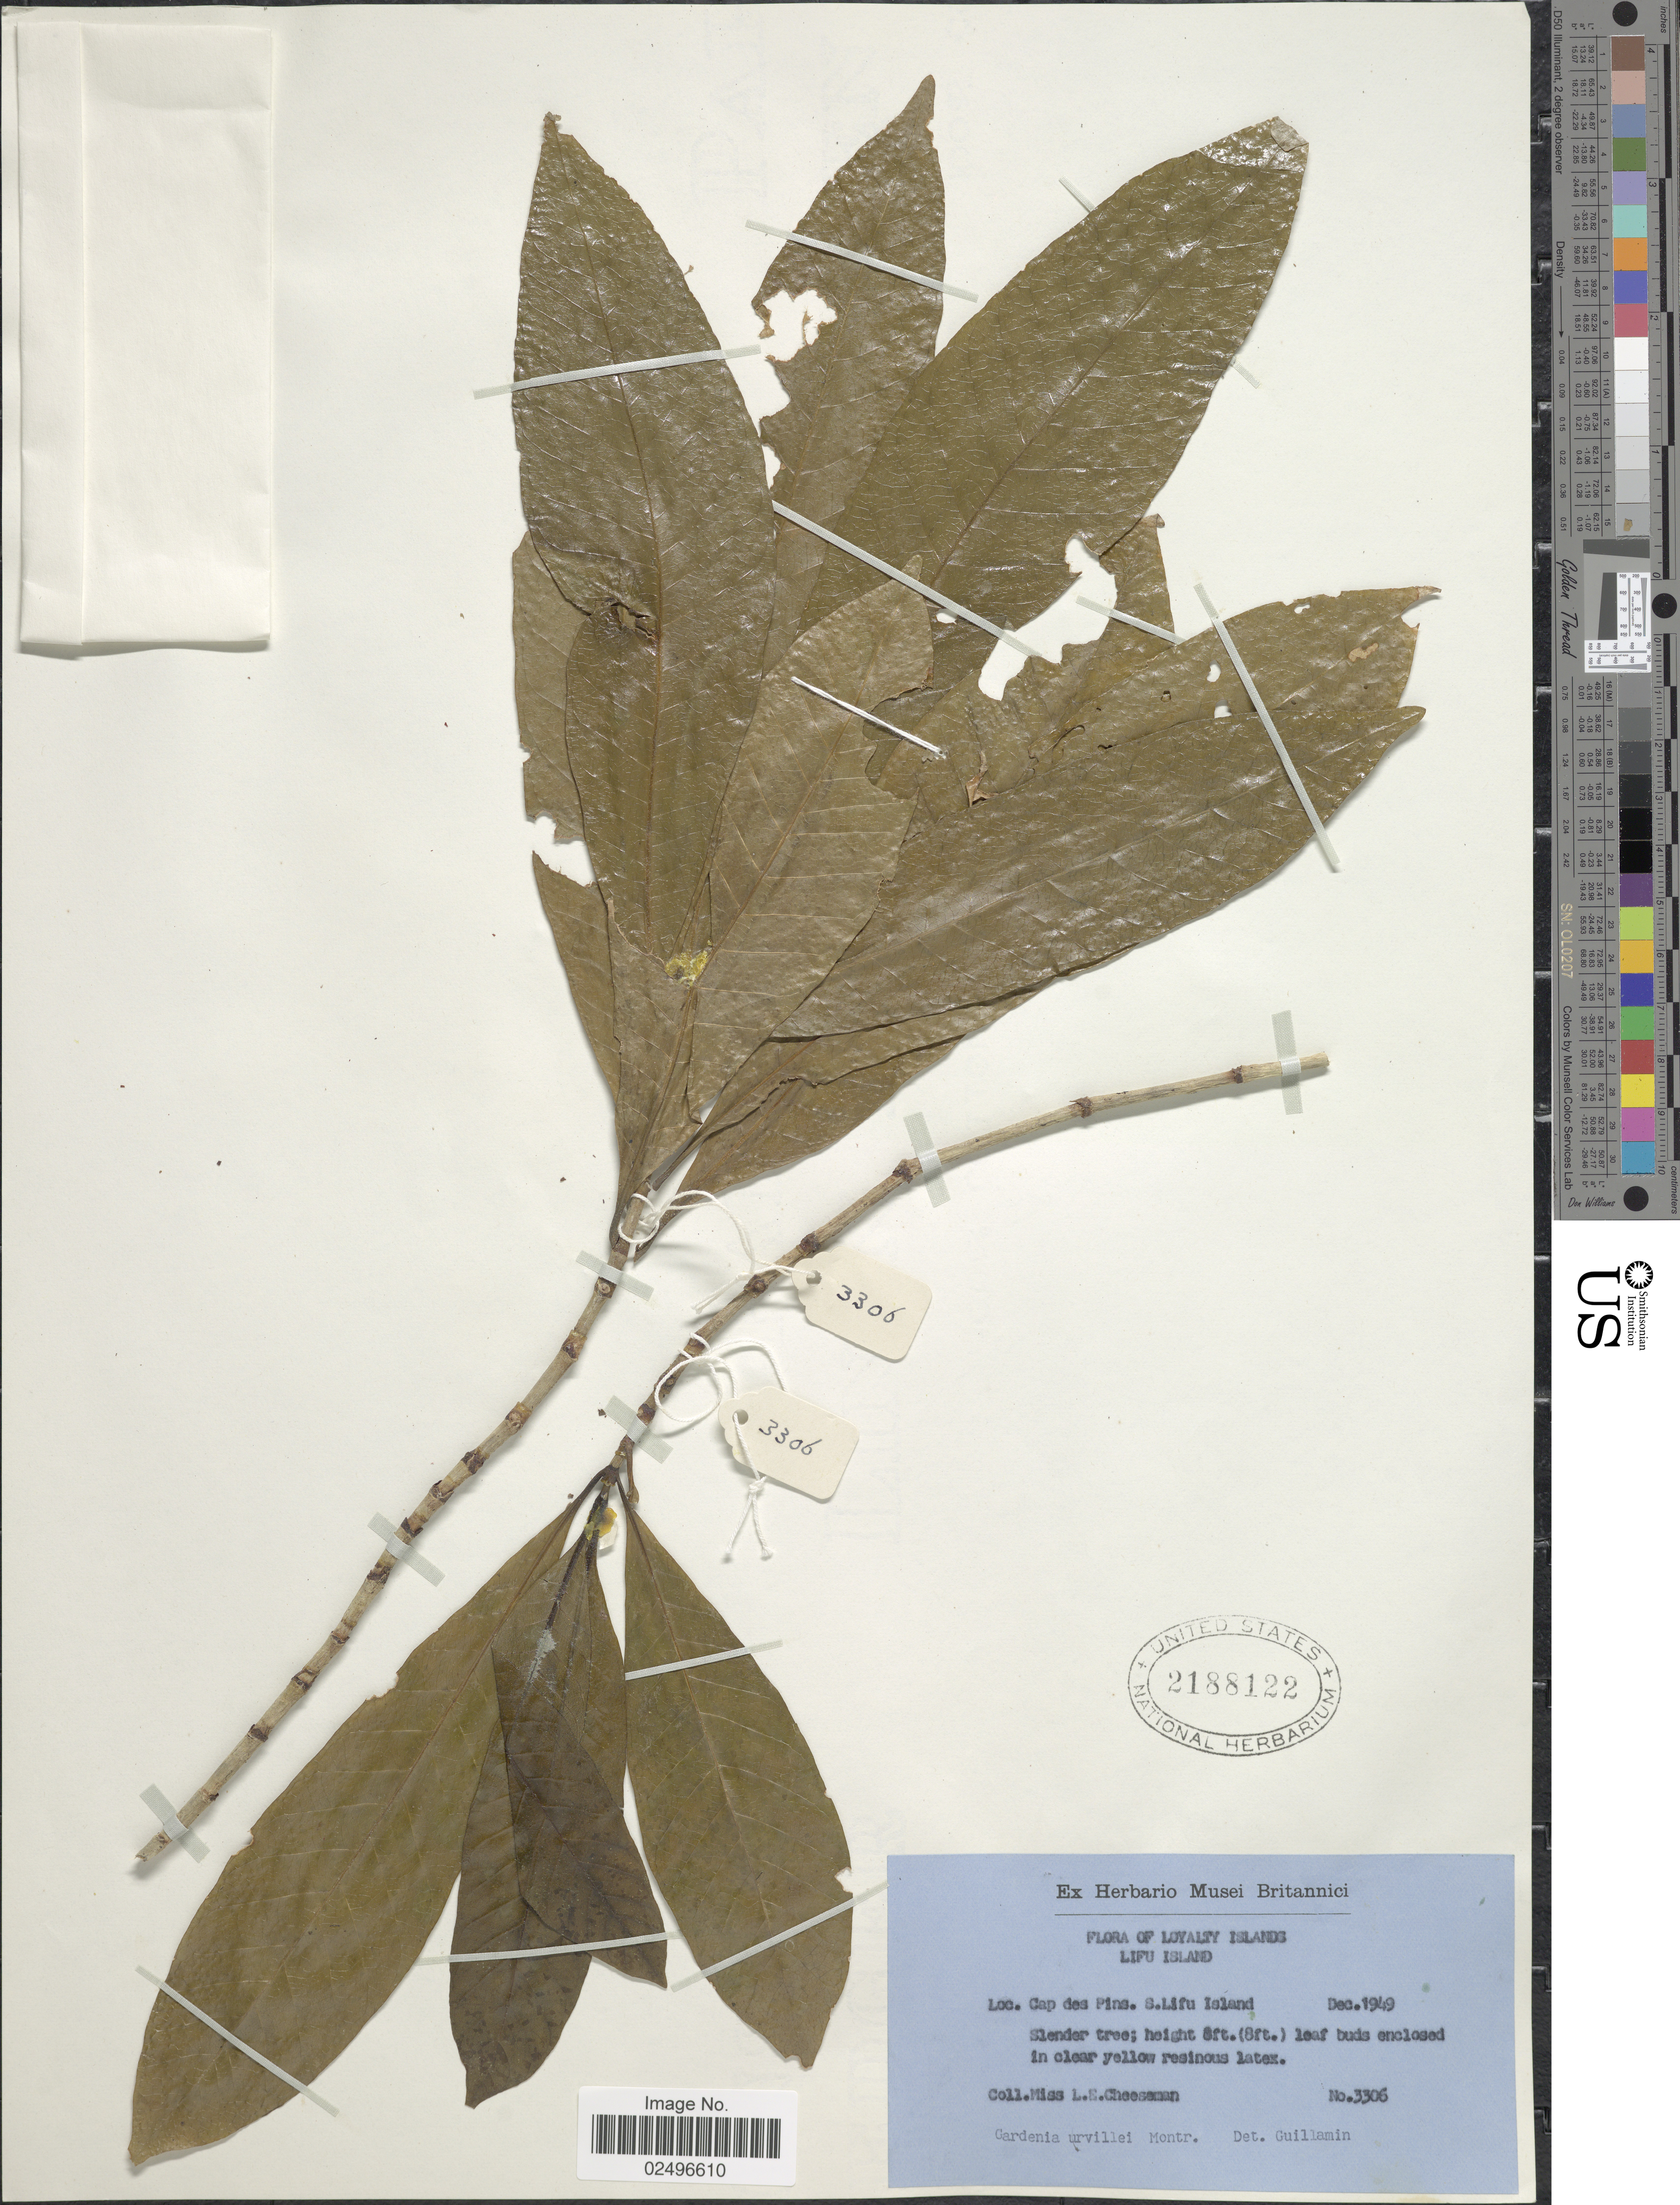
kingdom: Plantae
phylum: Tracheophyta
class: Magnoliopsida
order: Gentianales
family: Rubiaceae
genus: Gardenia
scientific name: Gardenia urvillei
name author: Montrouz.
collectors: L. Cheeseman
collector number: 3306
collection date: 1949-12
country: New Caledonia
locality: Loyalty Islands. Lifu Island, Cap des Pins. S. Lifu Island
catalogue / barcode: US 2188122